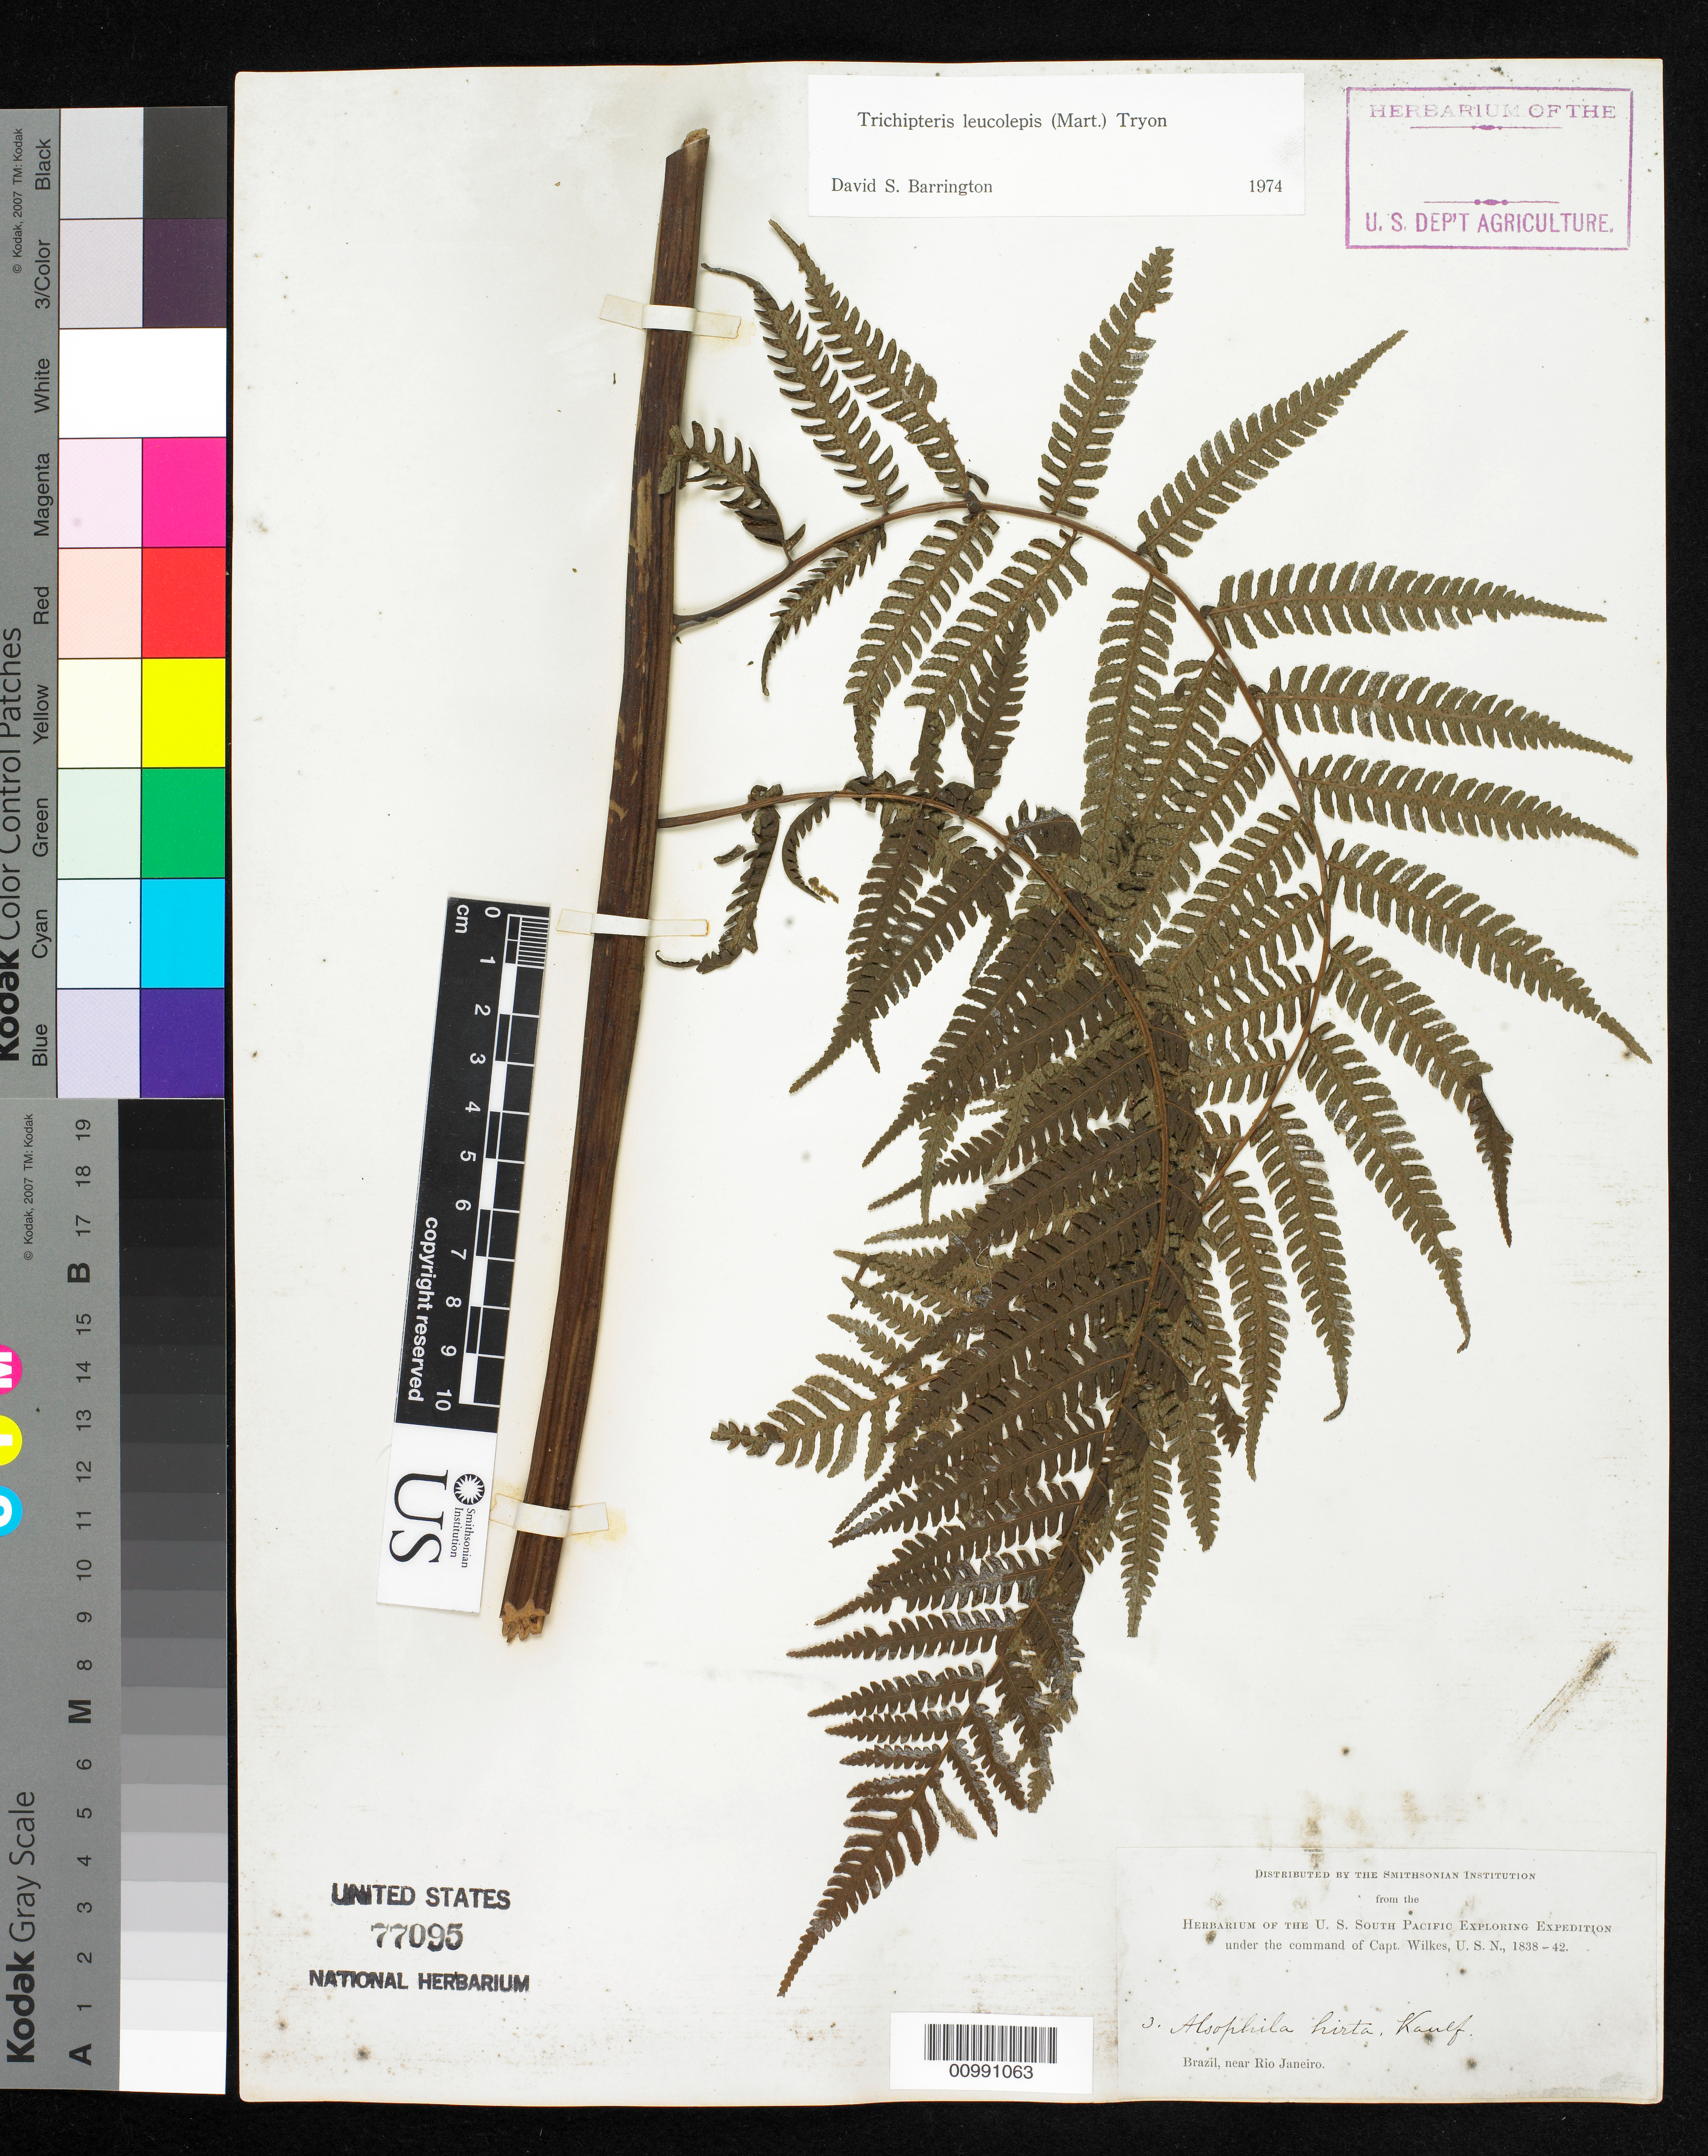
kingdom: Plantae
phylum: Tracheophyta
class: Polypodiopsida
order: Cyatheales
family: Cyatheaceae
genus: Cyathea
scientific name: Cyathea axillaris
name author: (Fée) Lellinger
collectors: Wilkes Explor. Exped.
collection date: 1838/1842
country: Brazil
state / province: Rio de Janeiro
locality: Brazil, near Rio Janeiro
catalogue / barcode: US 77095